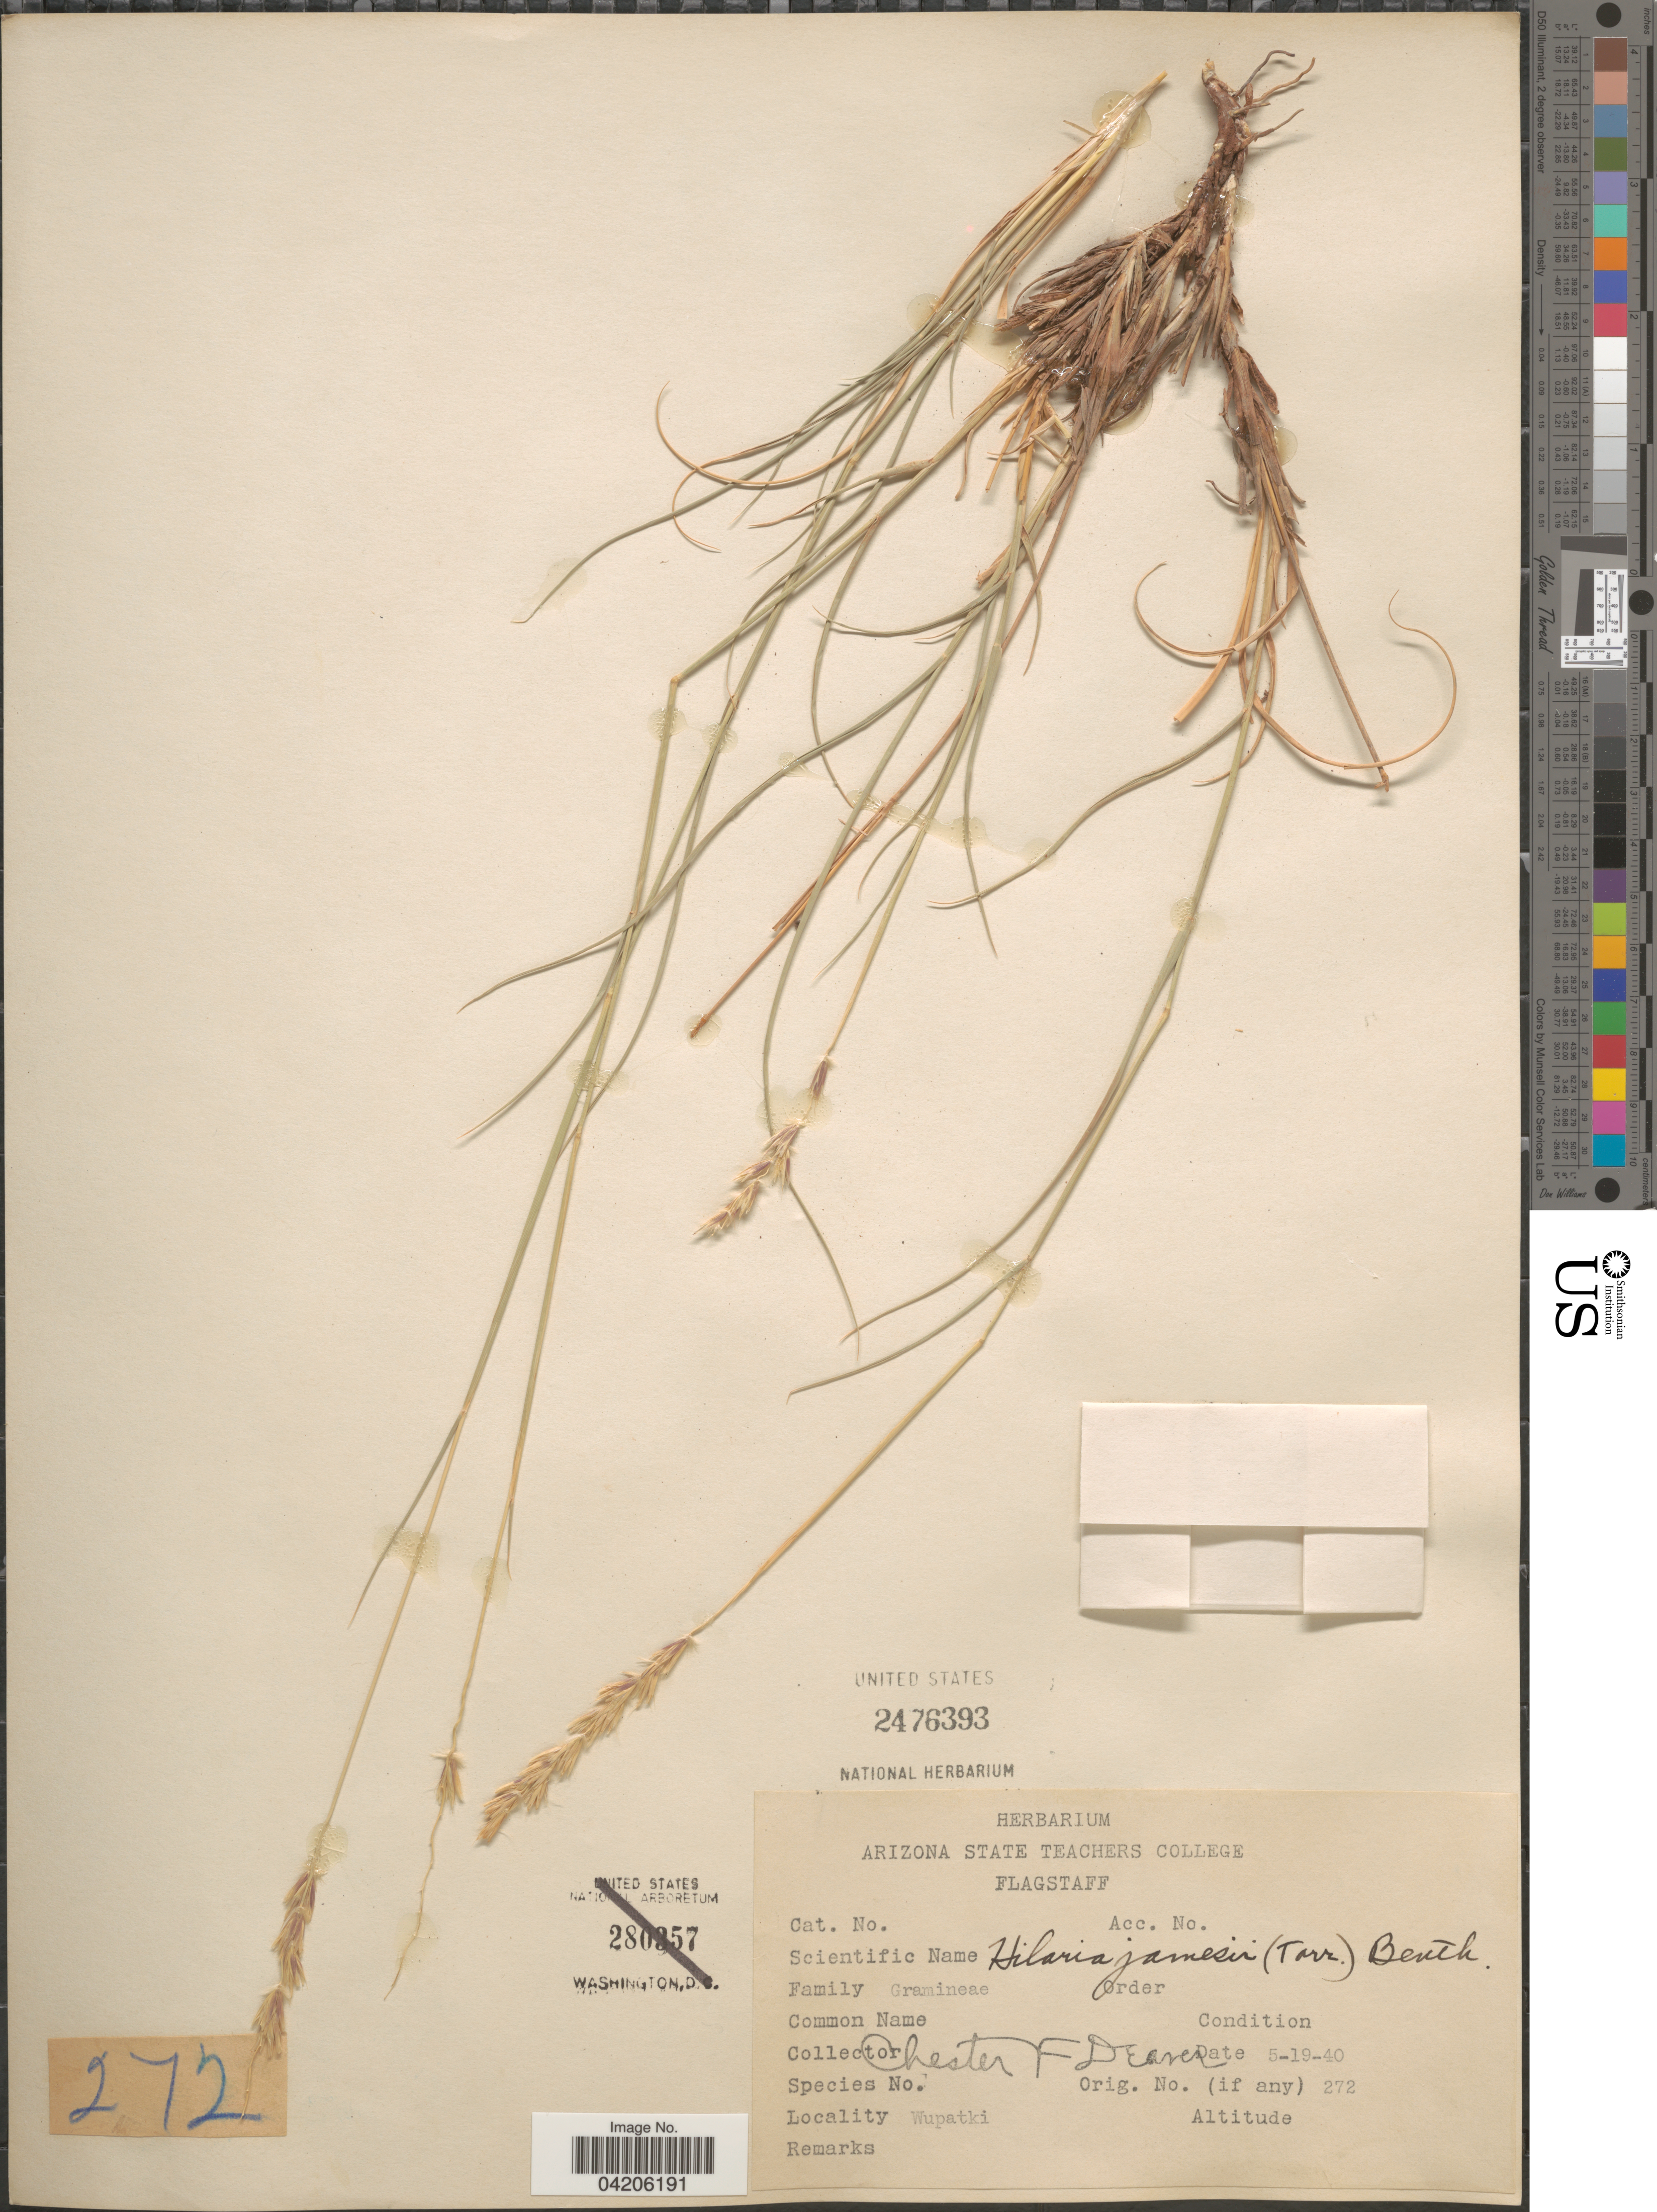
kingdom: Plantae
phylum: Tracheophyta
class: Liliopsida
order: Poales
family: Poaceae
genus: Hilaria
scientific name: Hilaria jamesii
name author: (Torr.) Benth.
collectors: C. Deaver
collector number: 272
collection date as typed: Transcribed d/m/y: 19/5/40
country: United States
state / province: Arizona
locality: Wupatki.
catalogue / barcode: US 2476393